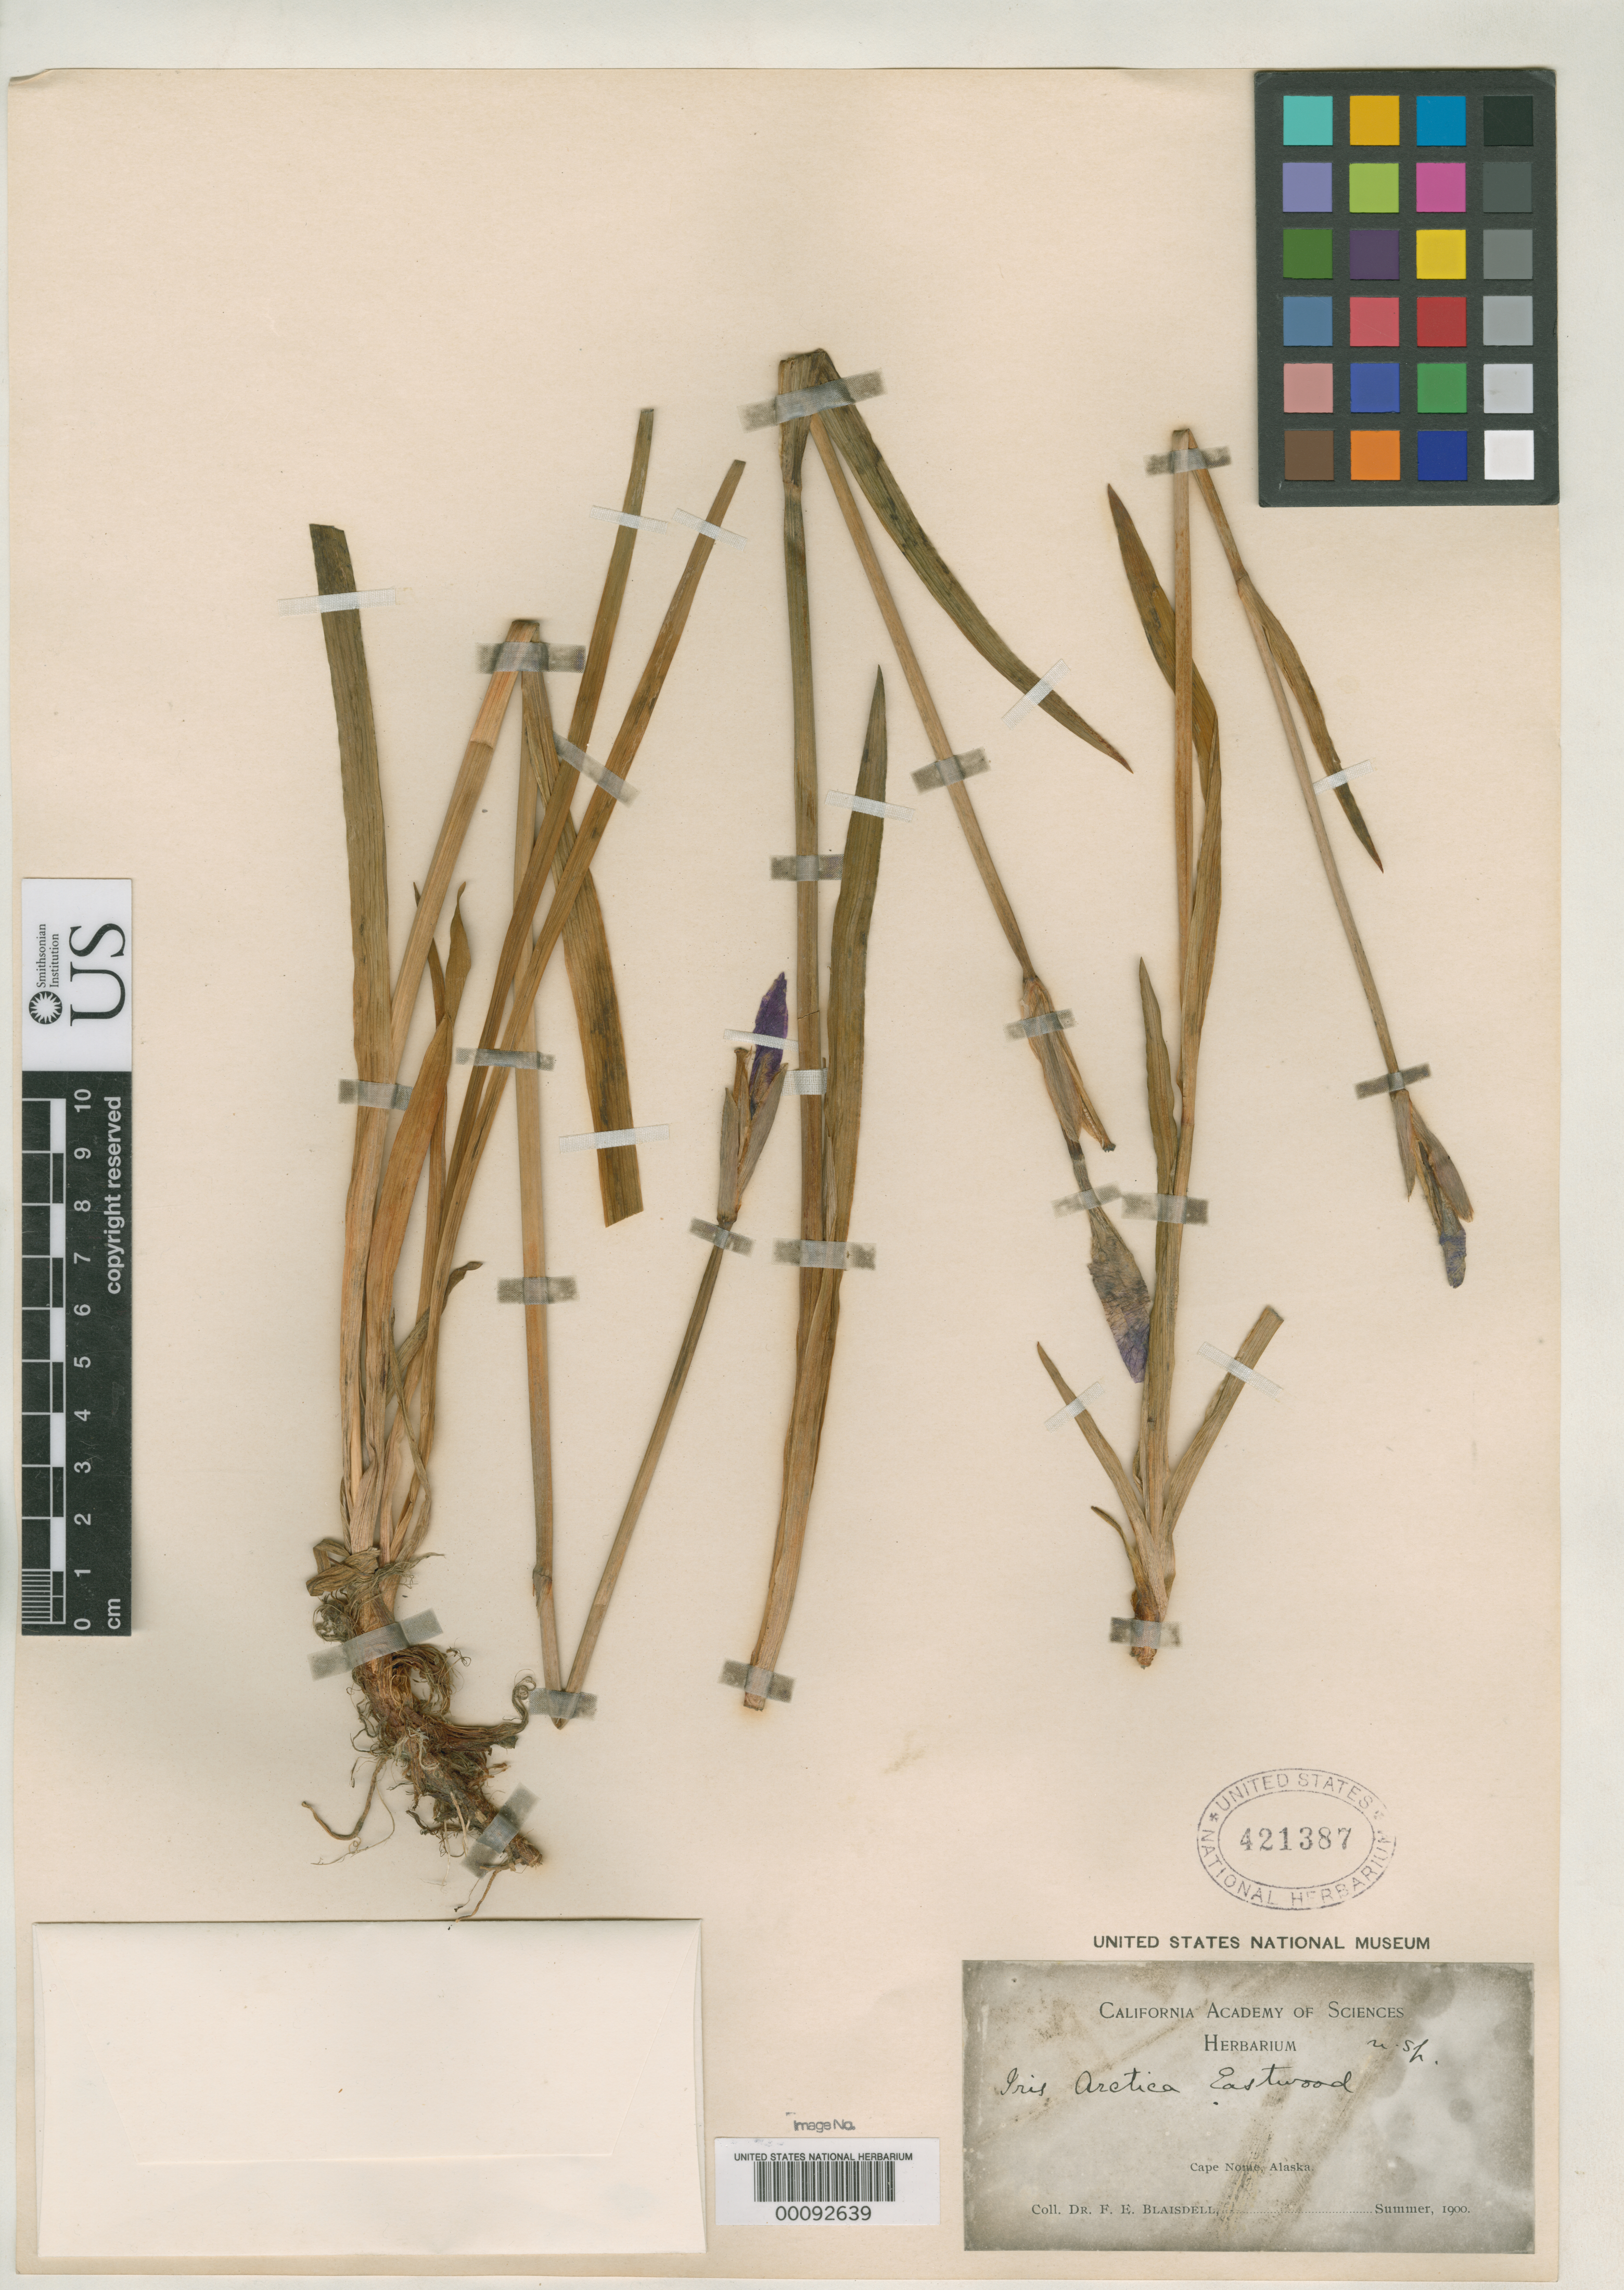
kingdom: Plantae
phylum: Tracheophyta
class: Liliopsida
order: Asparagales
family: Iridaceae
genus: Iris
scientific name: Iris arctica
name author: Eastw.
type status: Type Collection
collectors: F. Blaisdell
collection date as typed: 1900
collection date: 1900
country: United States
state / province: Alaska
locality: Seward Peninsula, Cape Nome.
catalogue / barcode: US 421387